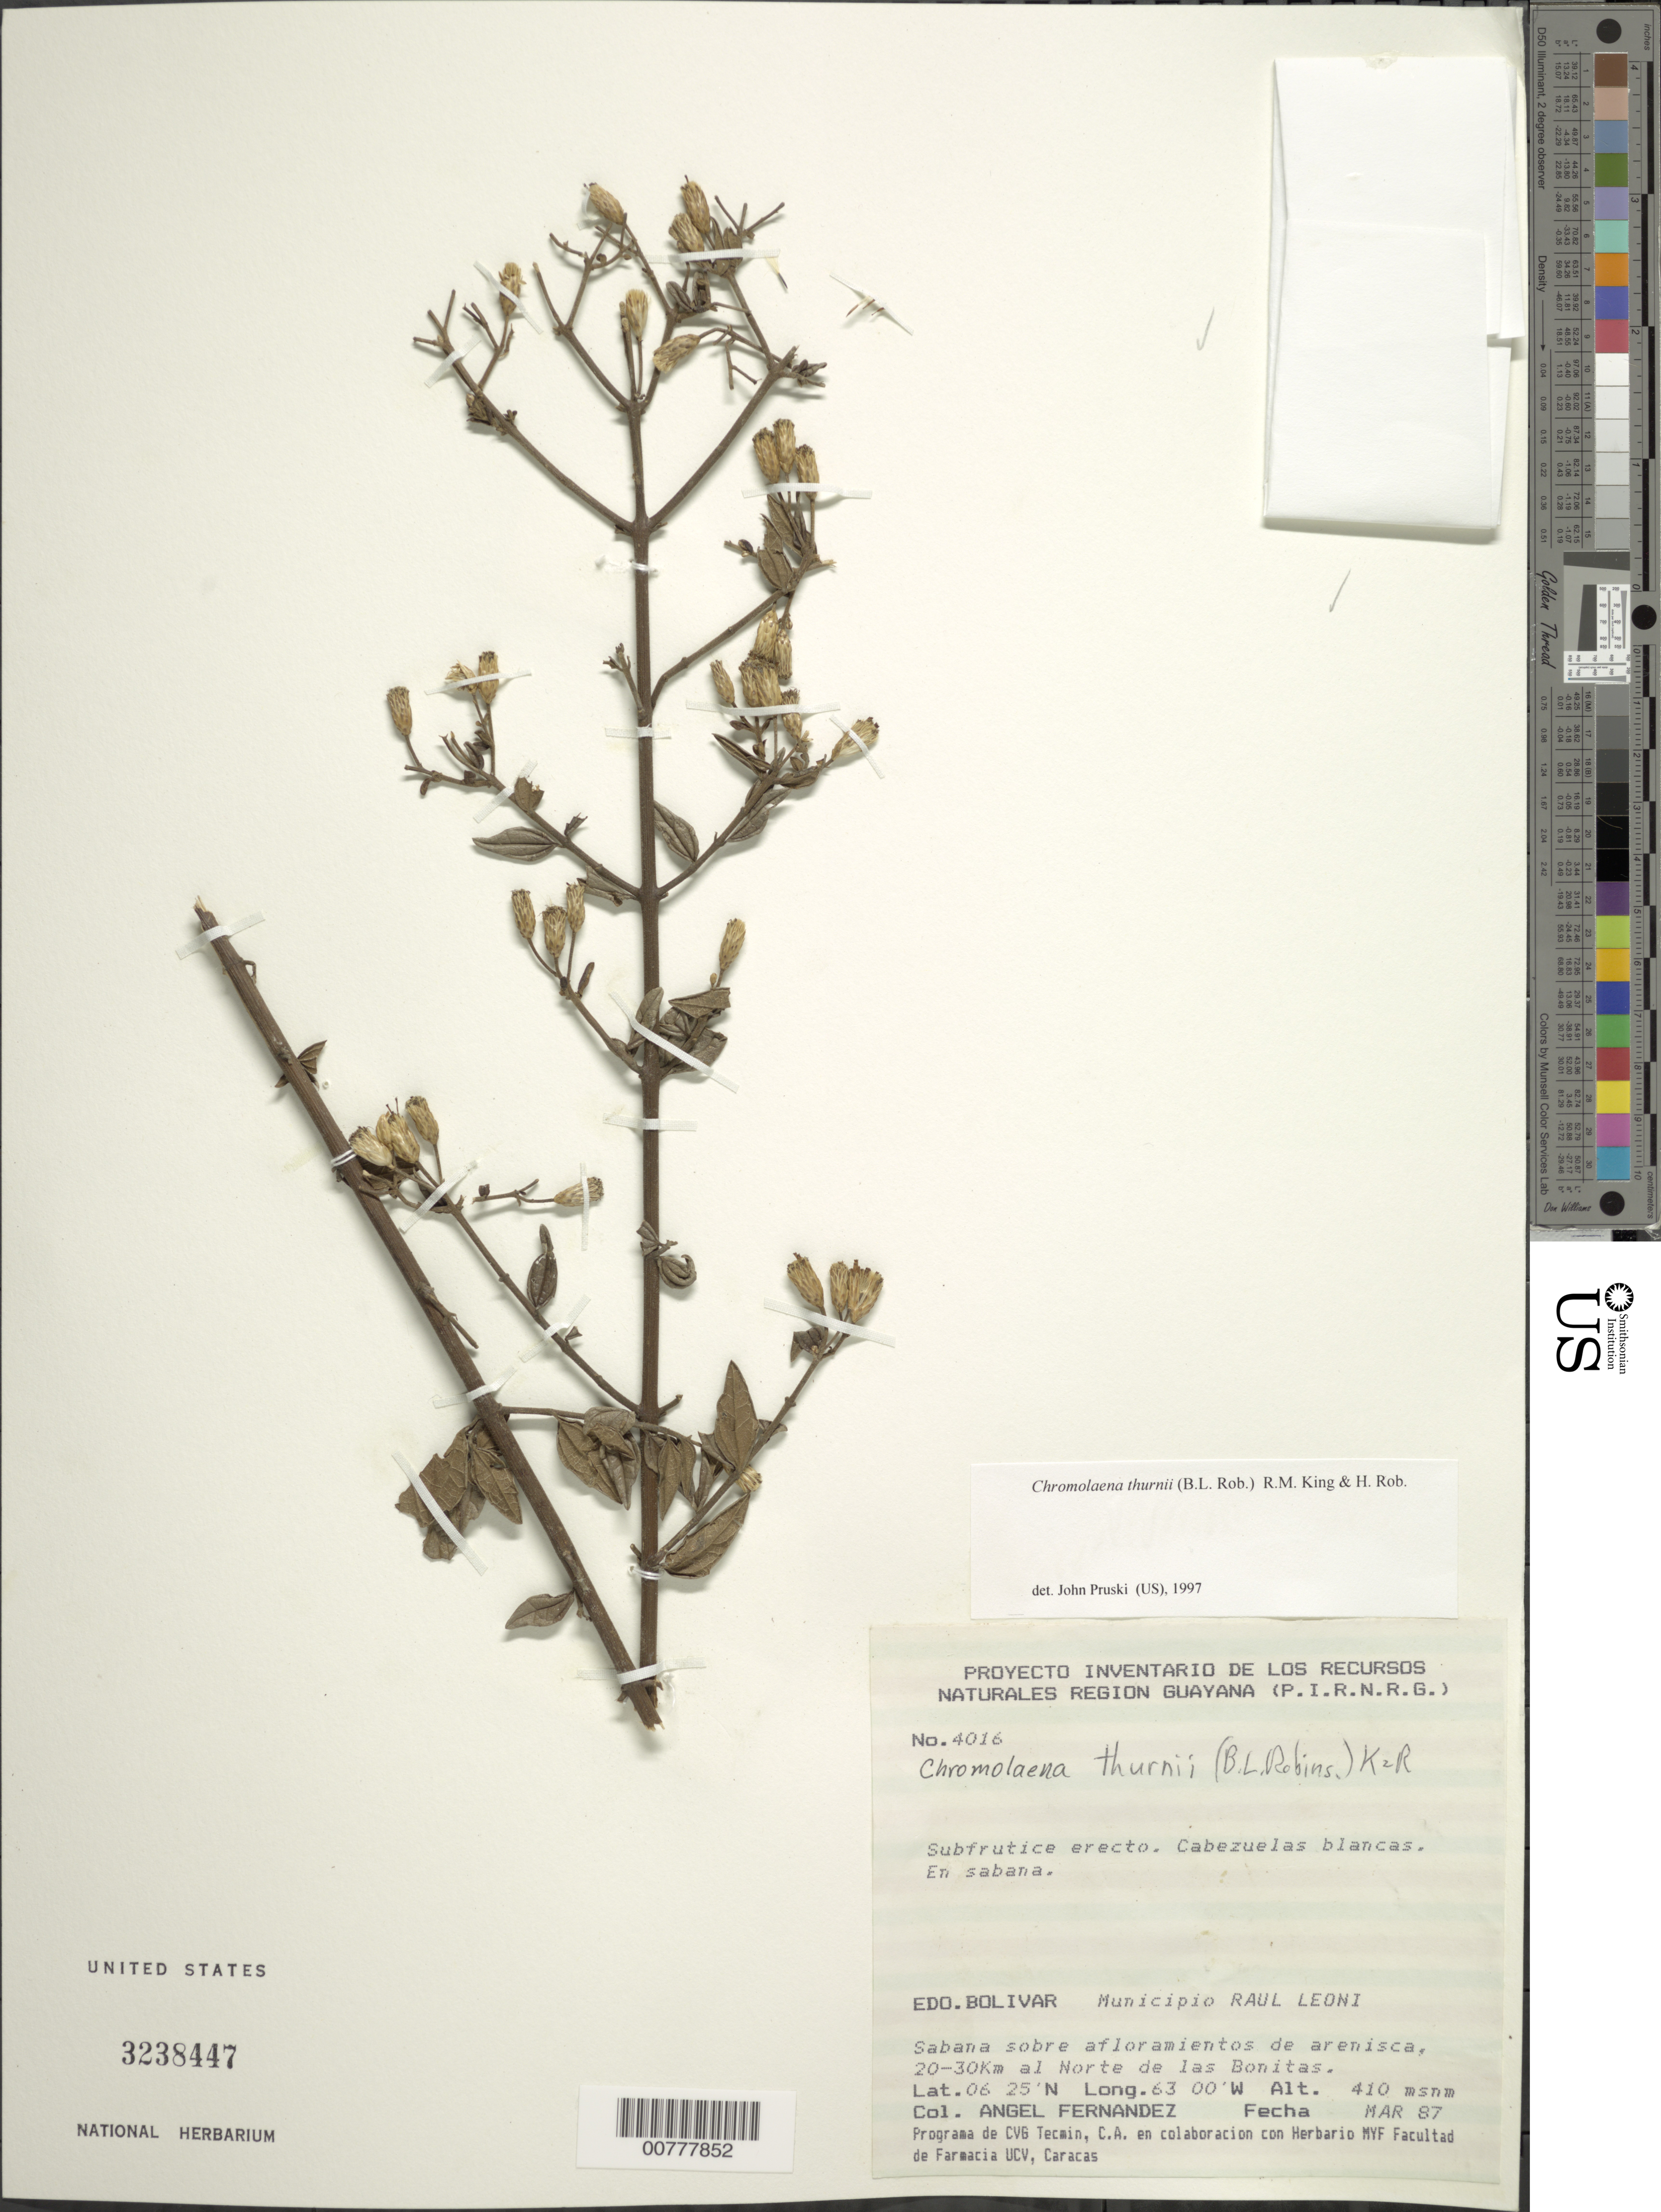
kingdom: Plantae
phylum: Tracheophyta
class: Magnoliopsida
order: Asterales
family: Asteraceae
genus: Chromolaena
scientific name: Chromolaena thurnii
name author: (B.L. Rob.) R.M. King & H. Rob.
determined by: Pruski, J. F.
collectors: A. Fernández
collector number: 4016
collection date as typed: Mar-87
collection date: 1987-03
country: Venezuela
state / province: Bolívar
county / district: Angostura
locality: Mun. Raúl Leoni [=Angostura], 20-30 km N de las Bonitas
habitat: Sabana sobre afloramientos de arenisca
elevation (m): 410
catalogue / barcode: US 3238447